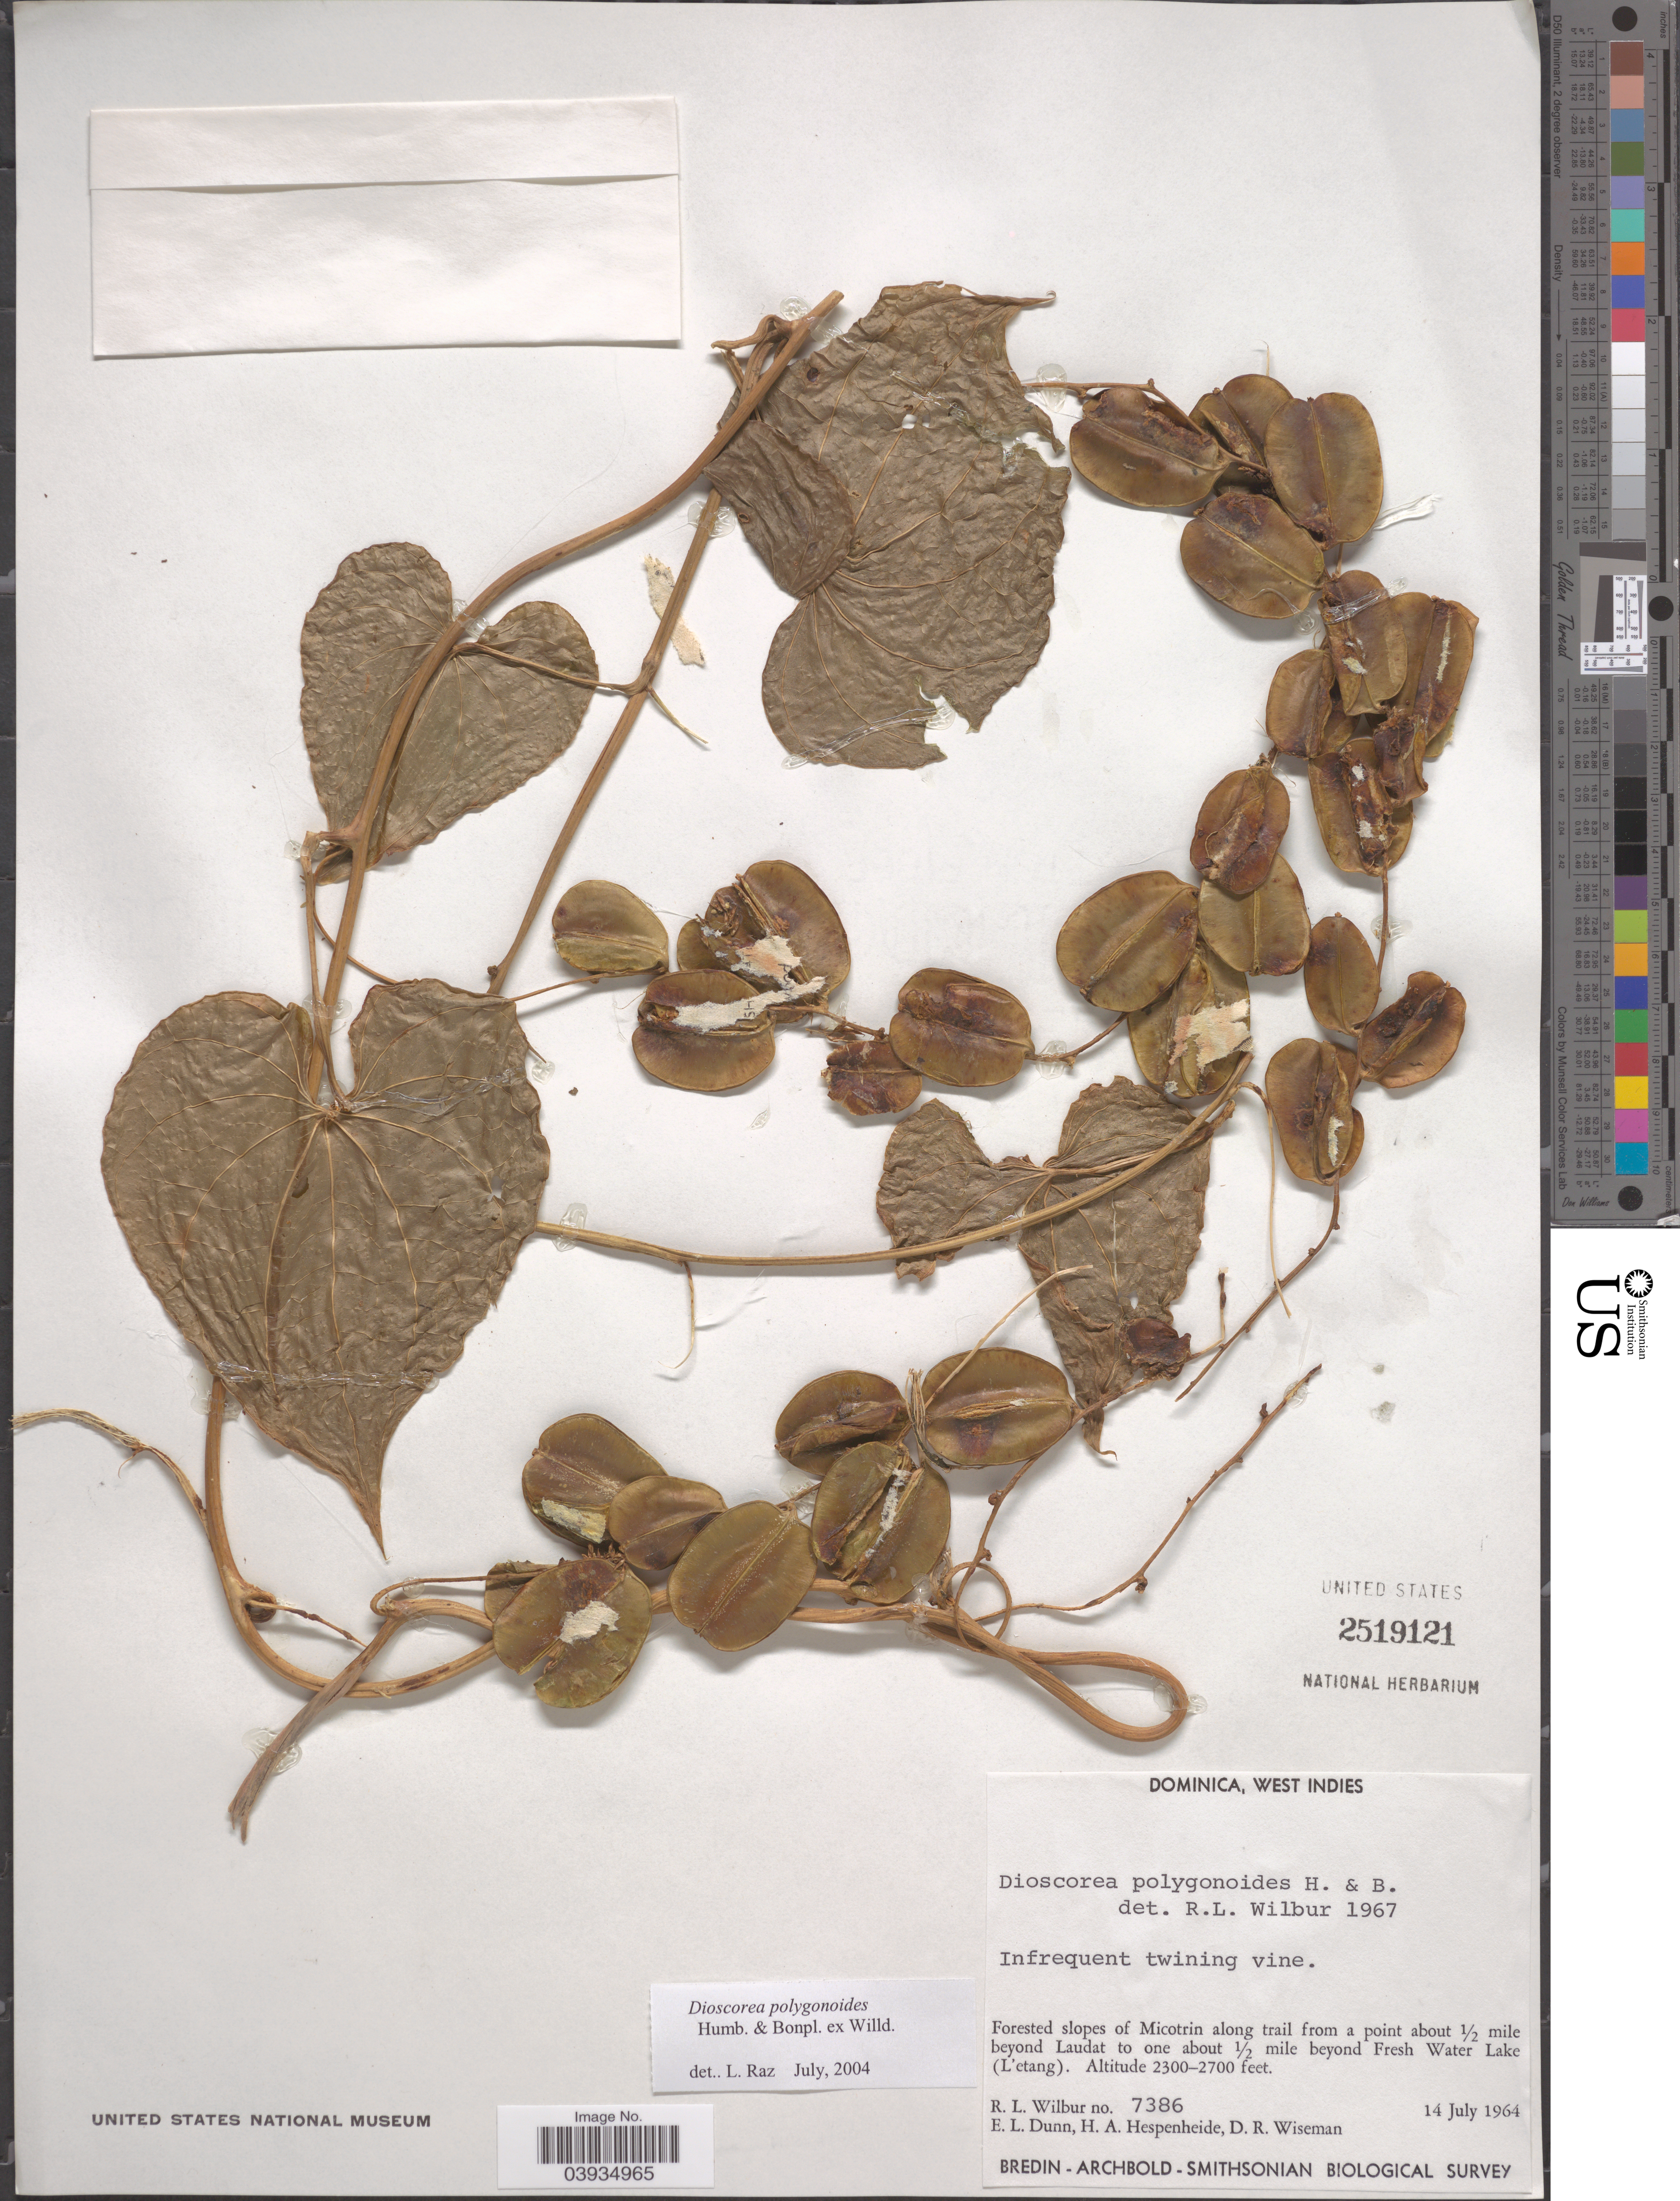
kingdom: Plantae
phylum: Tracheophyta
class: Liliopsida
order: Dioscoreales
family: Dioscoreaceae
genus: Dioscorea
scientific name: Dioscorea polygonoides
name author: Humb. & Bonpl. ex Willd.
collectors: R. L. Wilbur, E. Dunn, H. A. Hespenheide & D. R. Wiseman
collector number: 7386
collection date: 1964-07-14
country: Dominica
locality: Forested slopes of Micotrin along trail from a point abot ½ mile beyond Laudat to one about ½ mile beyond Fresh Water Lake (L'etang).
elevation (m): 701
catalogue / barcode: US 2519121